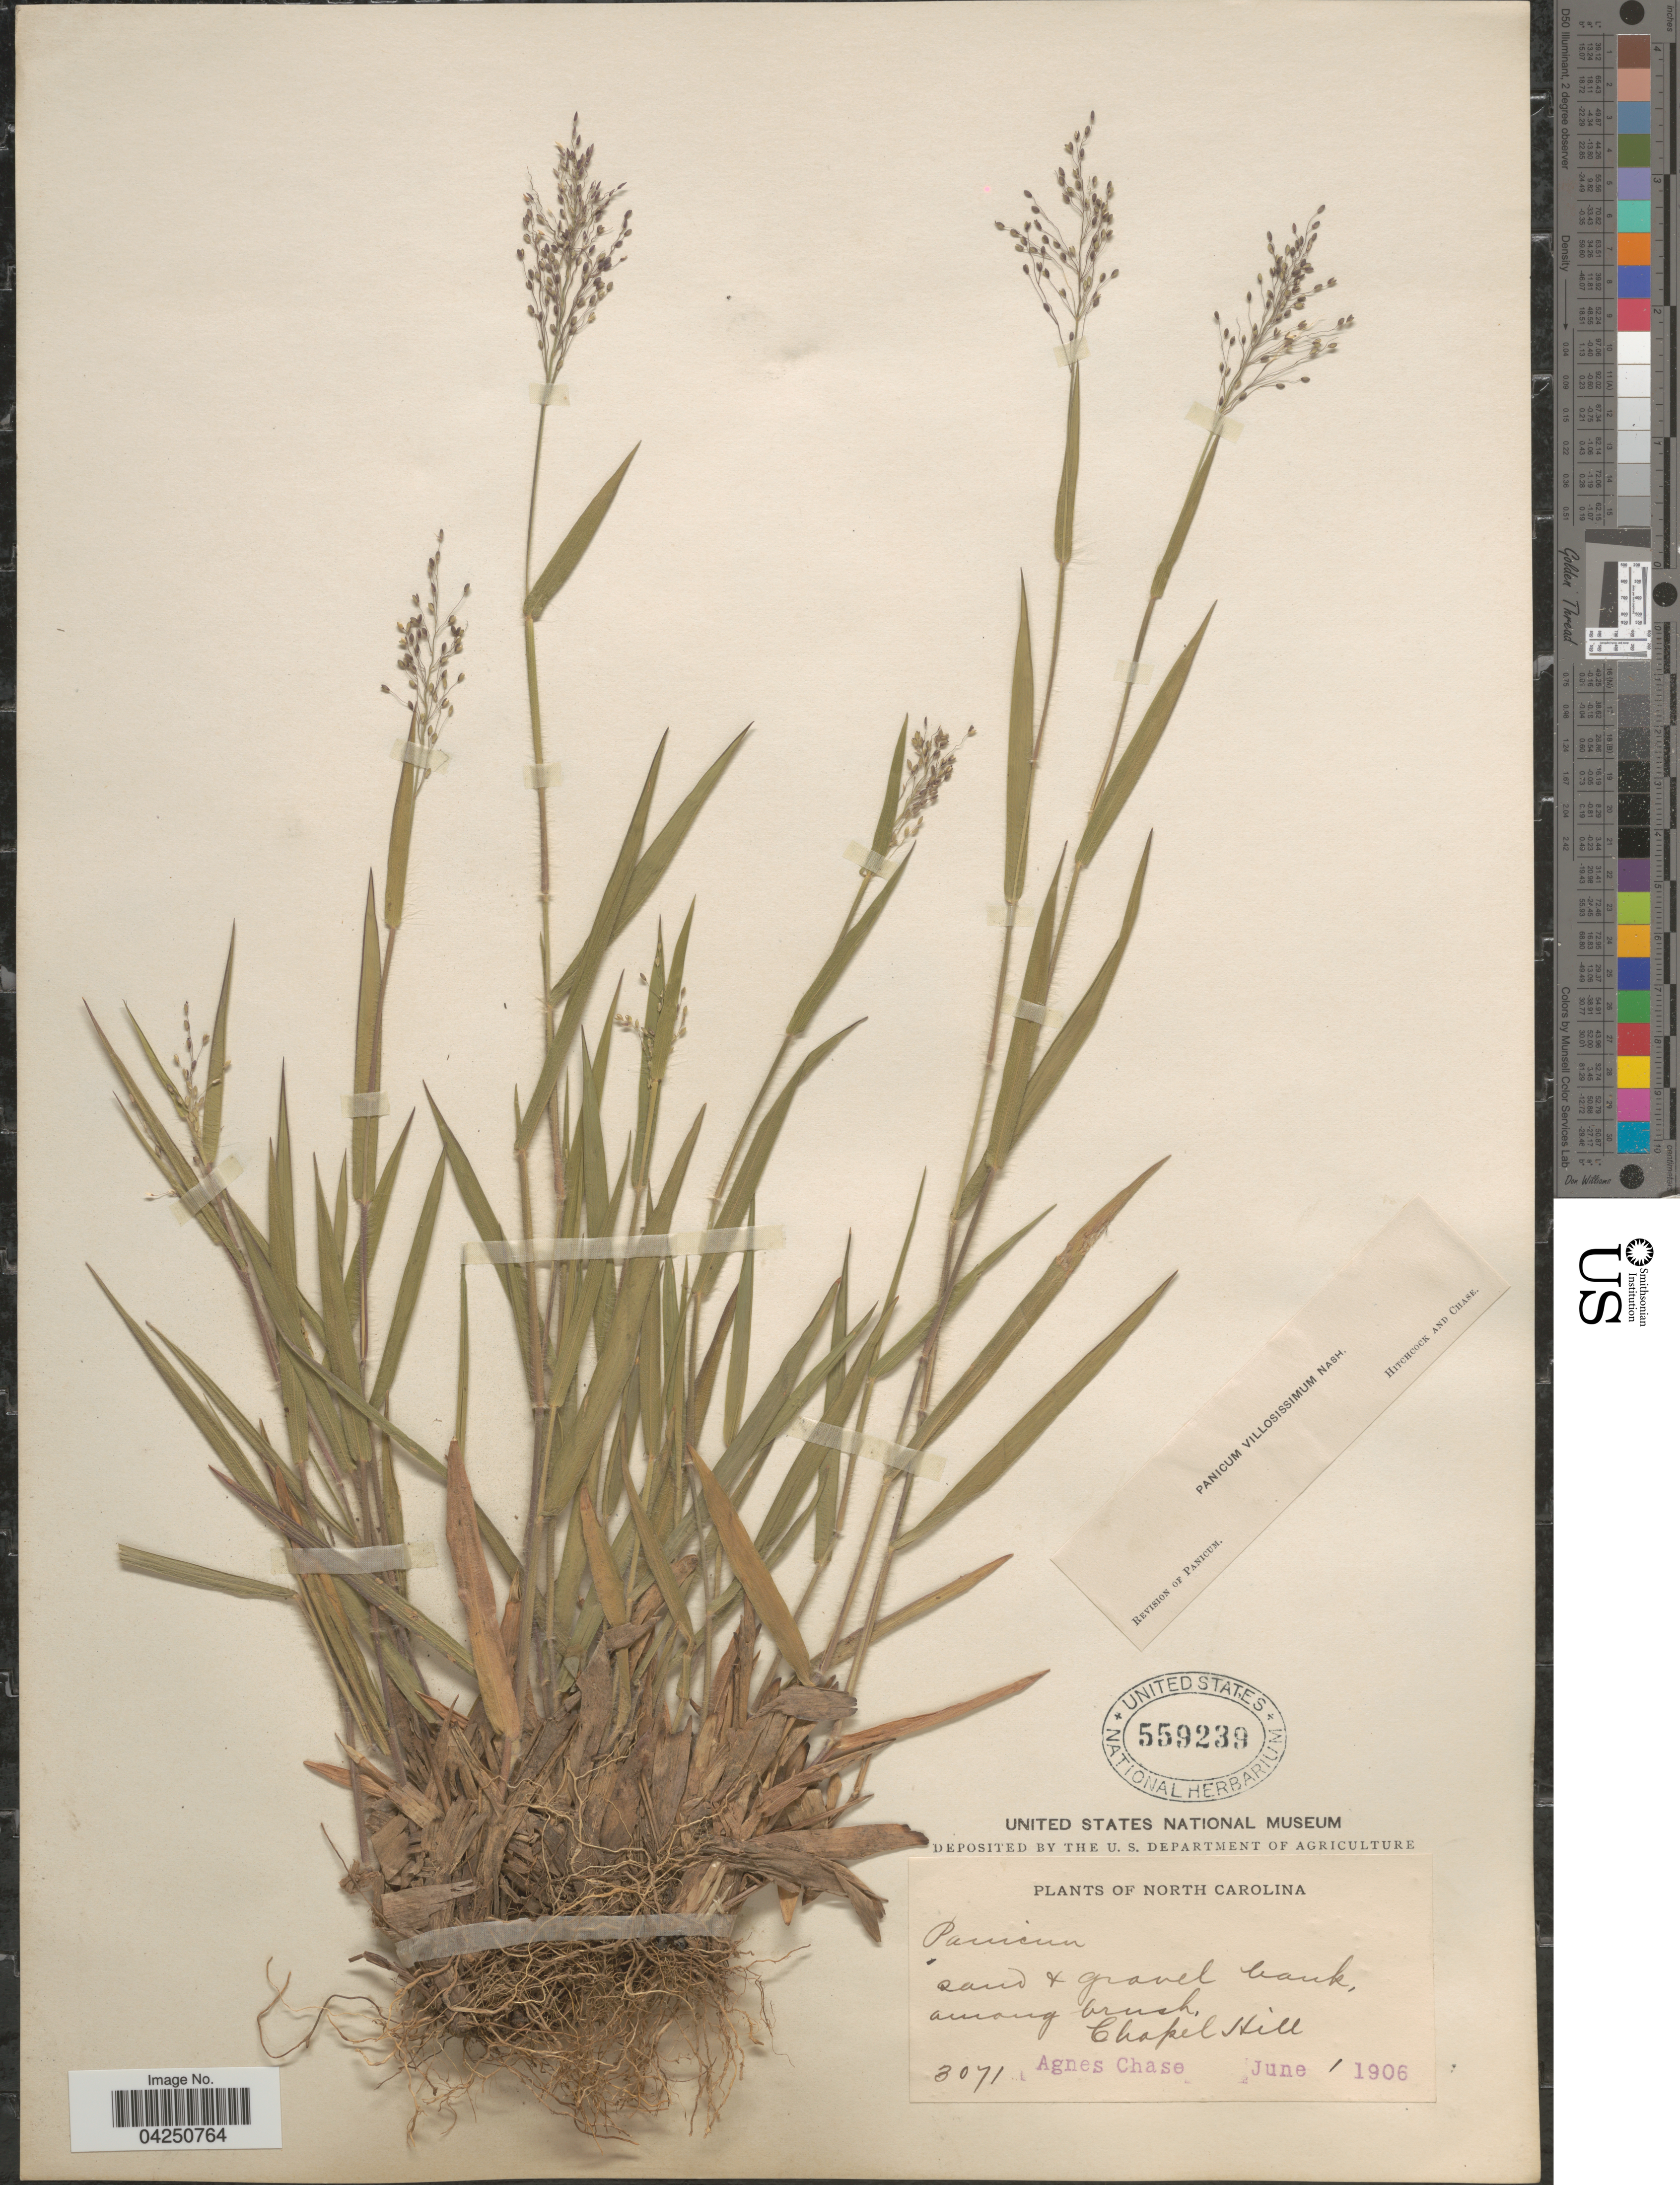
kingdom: Plantae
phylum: Tracheophyta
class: Liliopsida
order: Poales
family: Poaceae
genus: Dichanthelium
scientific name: Dichanthelium acuminatum var. acuminatum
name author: (Sw.) Gould & C.A. Clark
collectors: A. Chase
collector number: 3071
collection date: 1906-06-01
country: United States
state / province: North Carolina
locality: Sand + gravel bank, among brush, Chapel Hill.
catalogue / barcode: US 559239